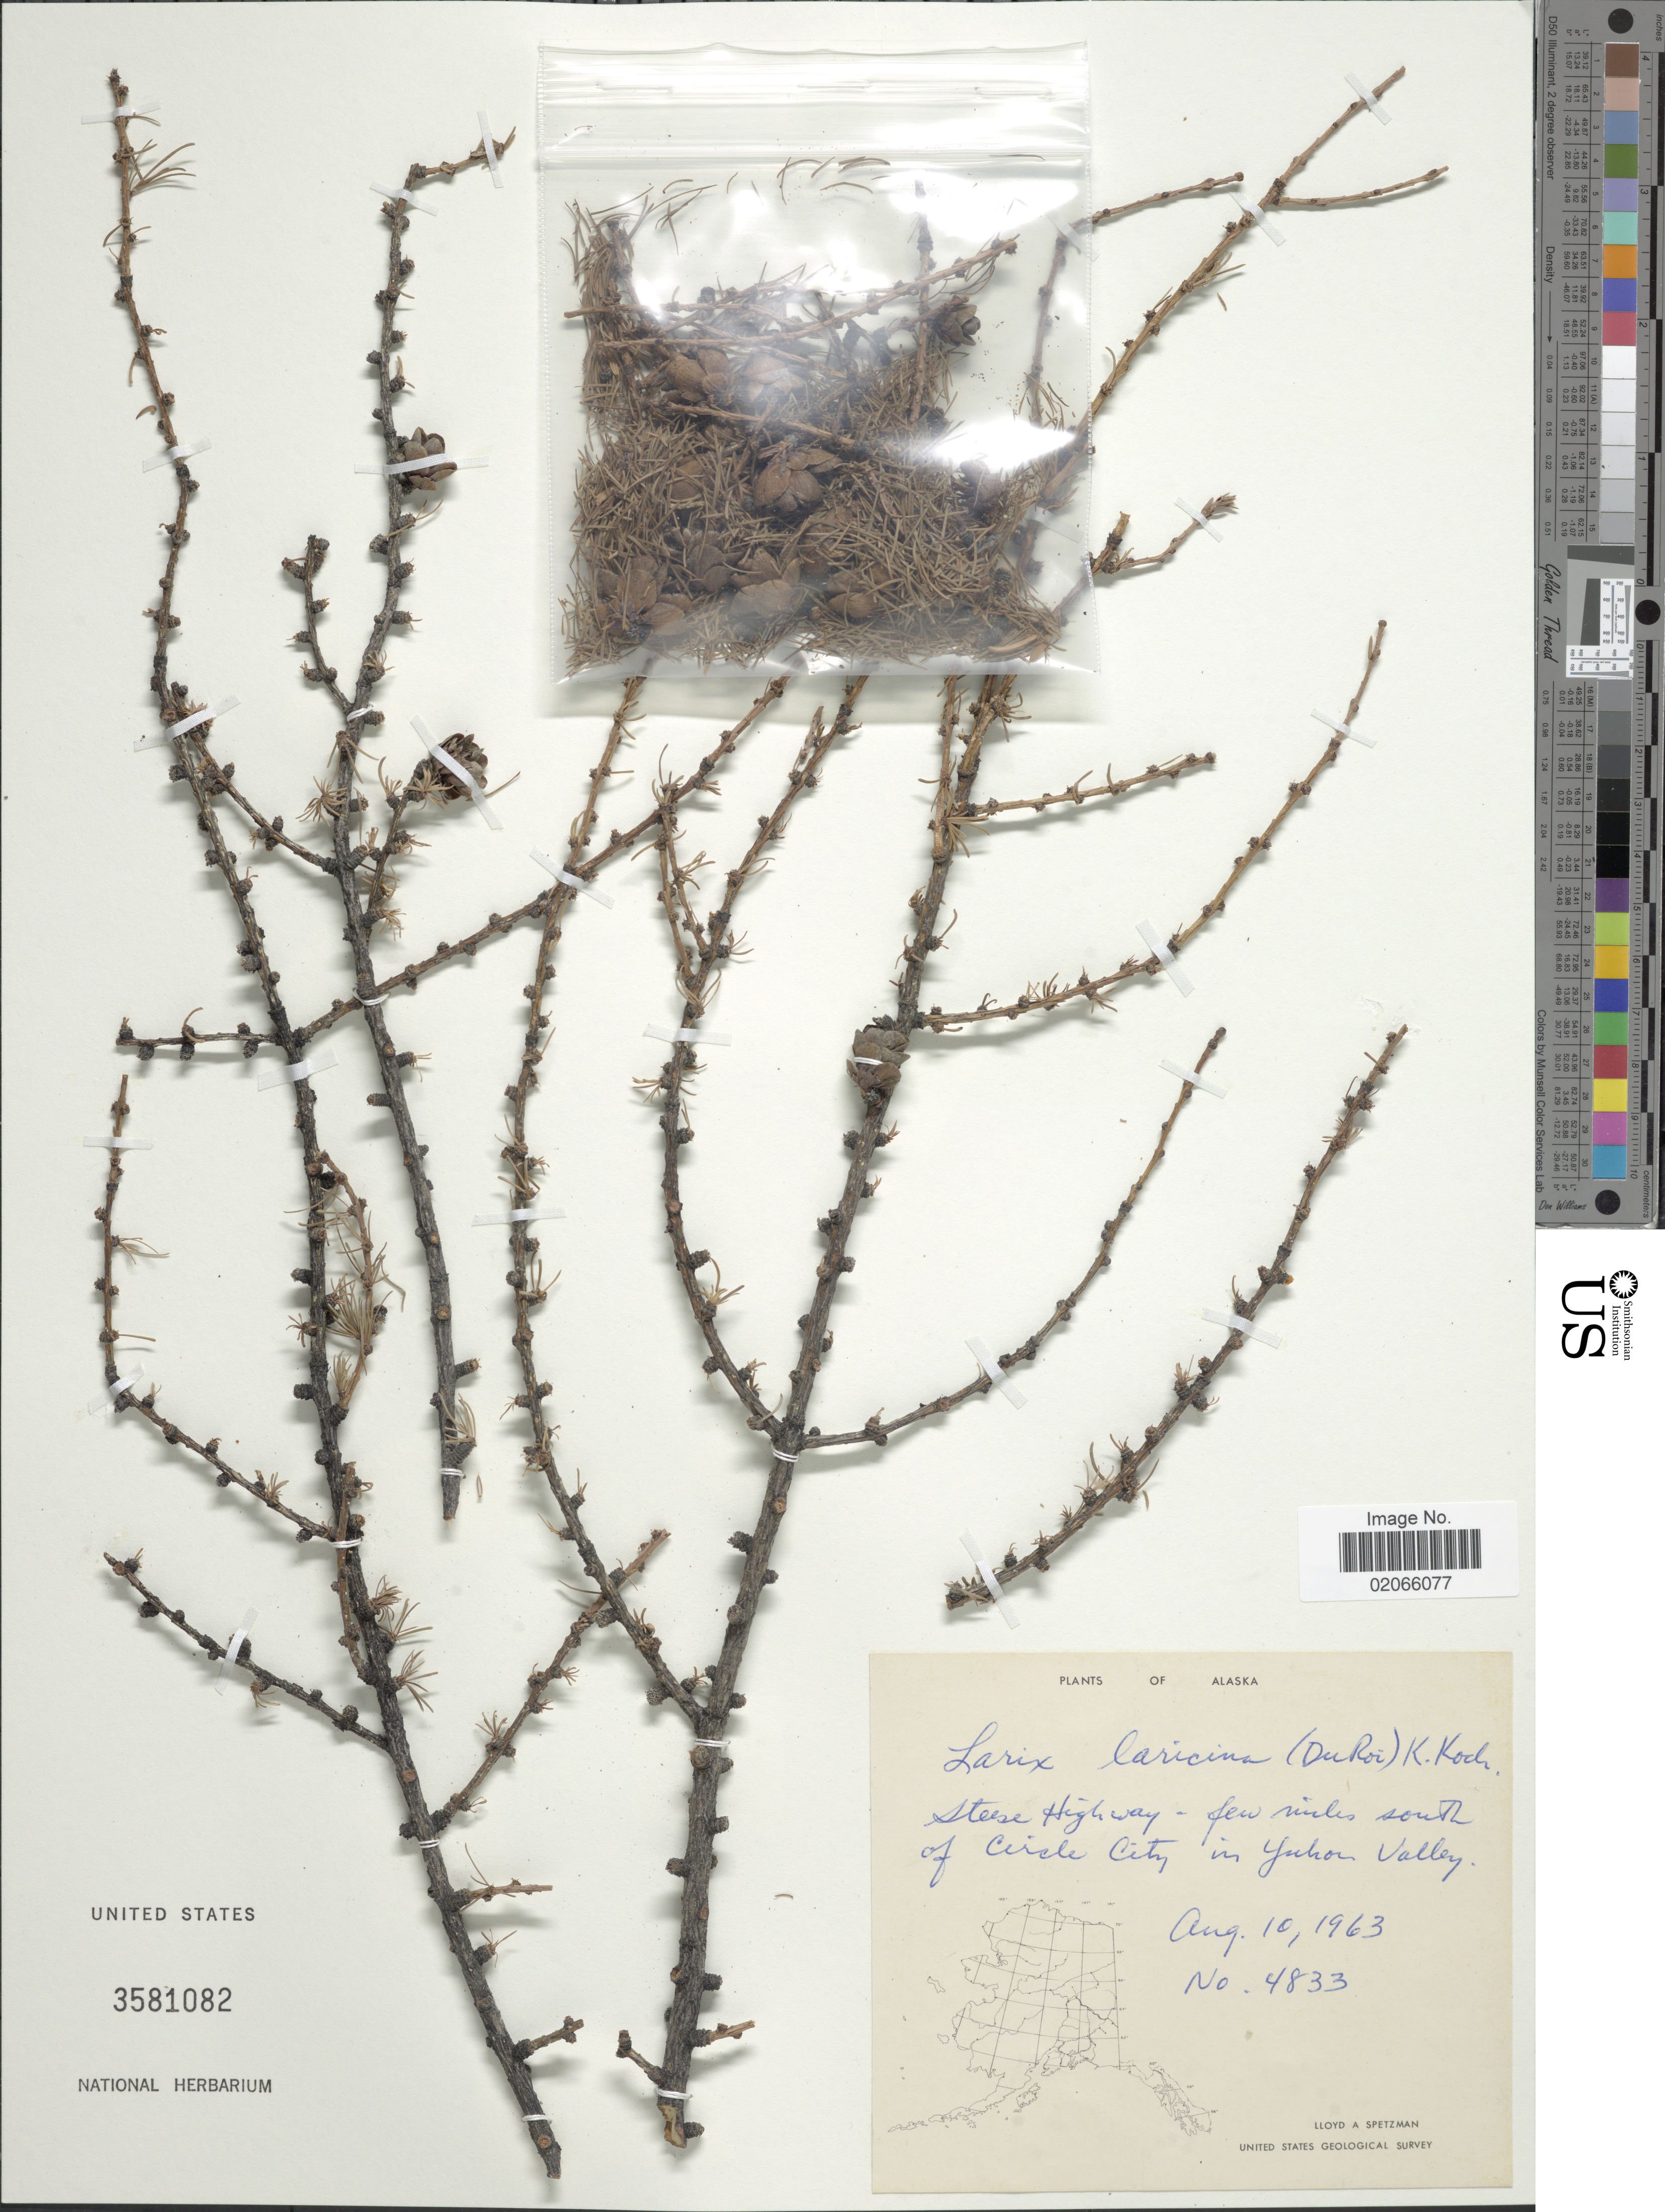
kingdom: Plantae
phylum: Tracheophyta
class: Pinopsida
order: Pinales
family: Pinaceae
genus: Larix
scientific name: Larix laricina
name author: (Du Roi) K. Koch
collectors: L. Spetzman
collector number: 4833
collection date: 1963-08-10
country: United States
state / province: Alaska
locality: Alaska. Steese Highway - few miles south of Circle City, in Yukon Valley.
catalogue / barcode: US 3581082